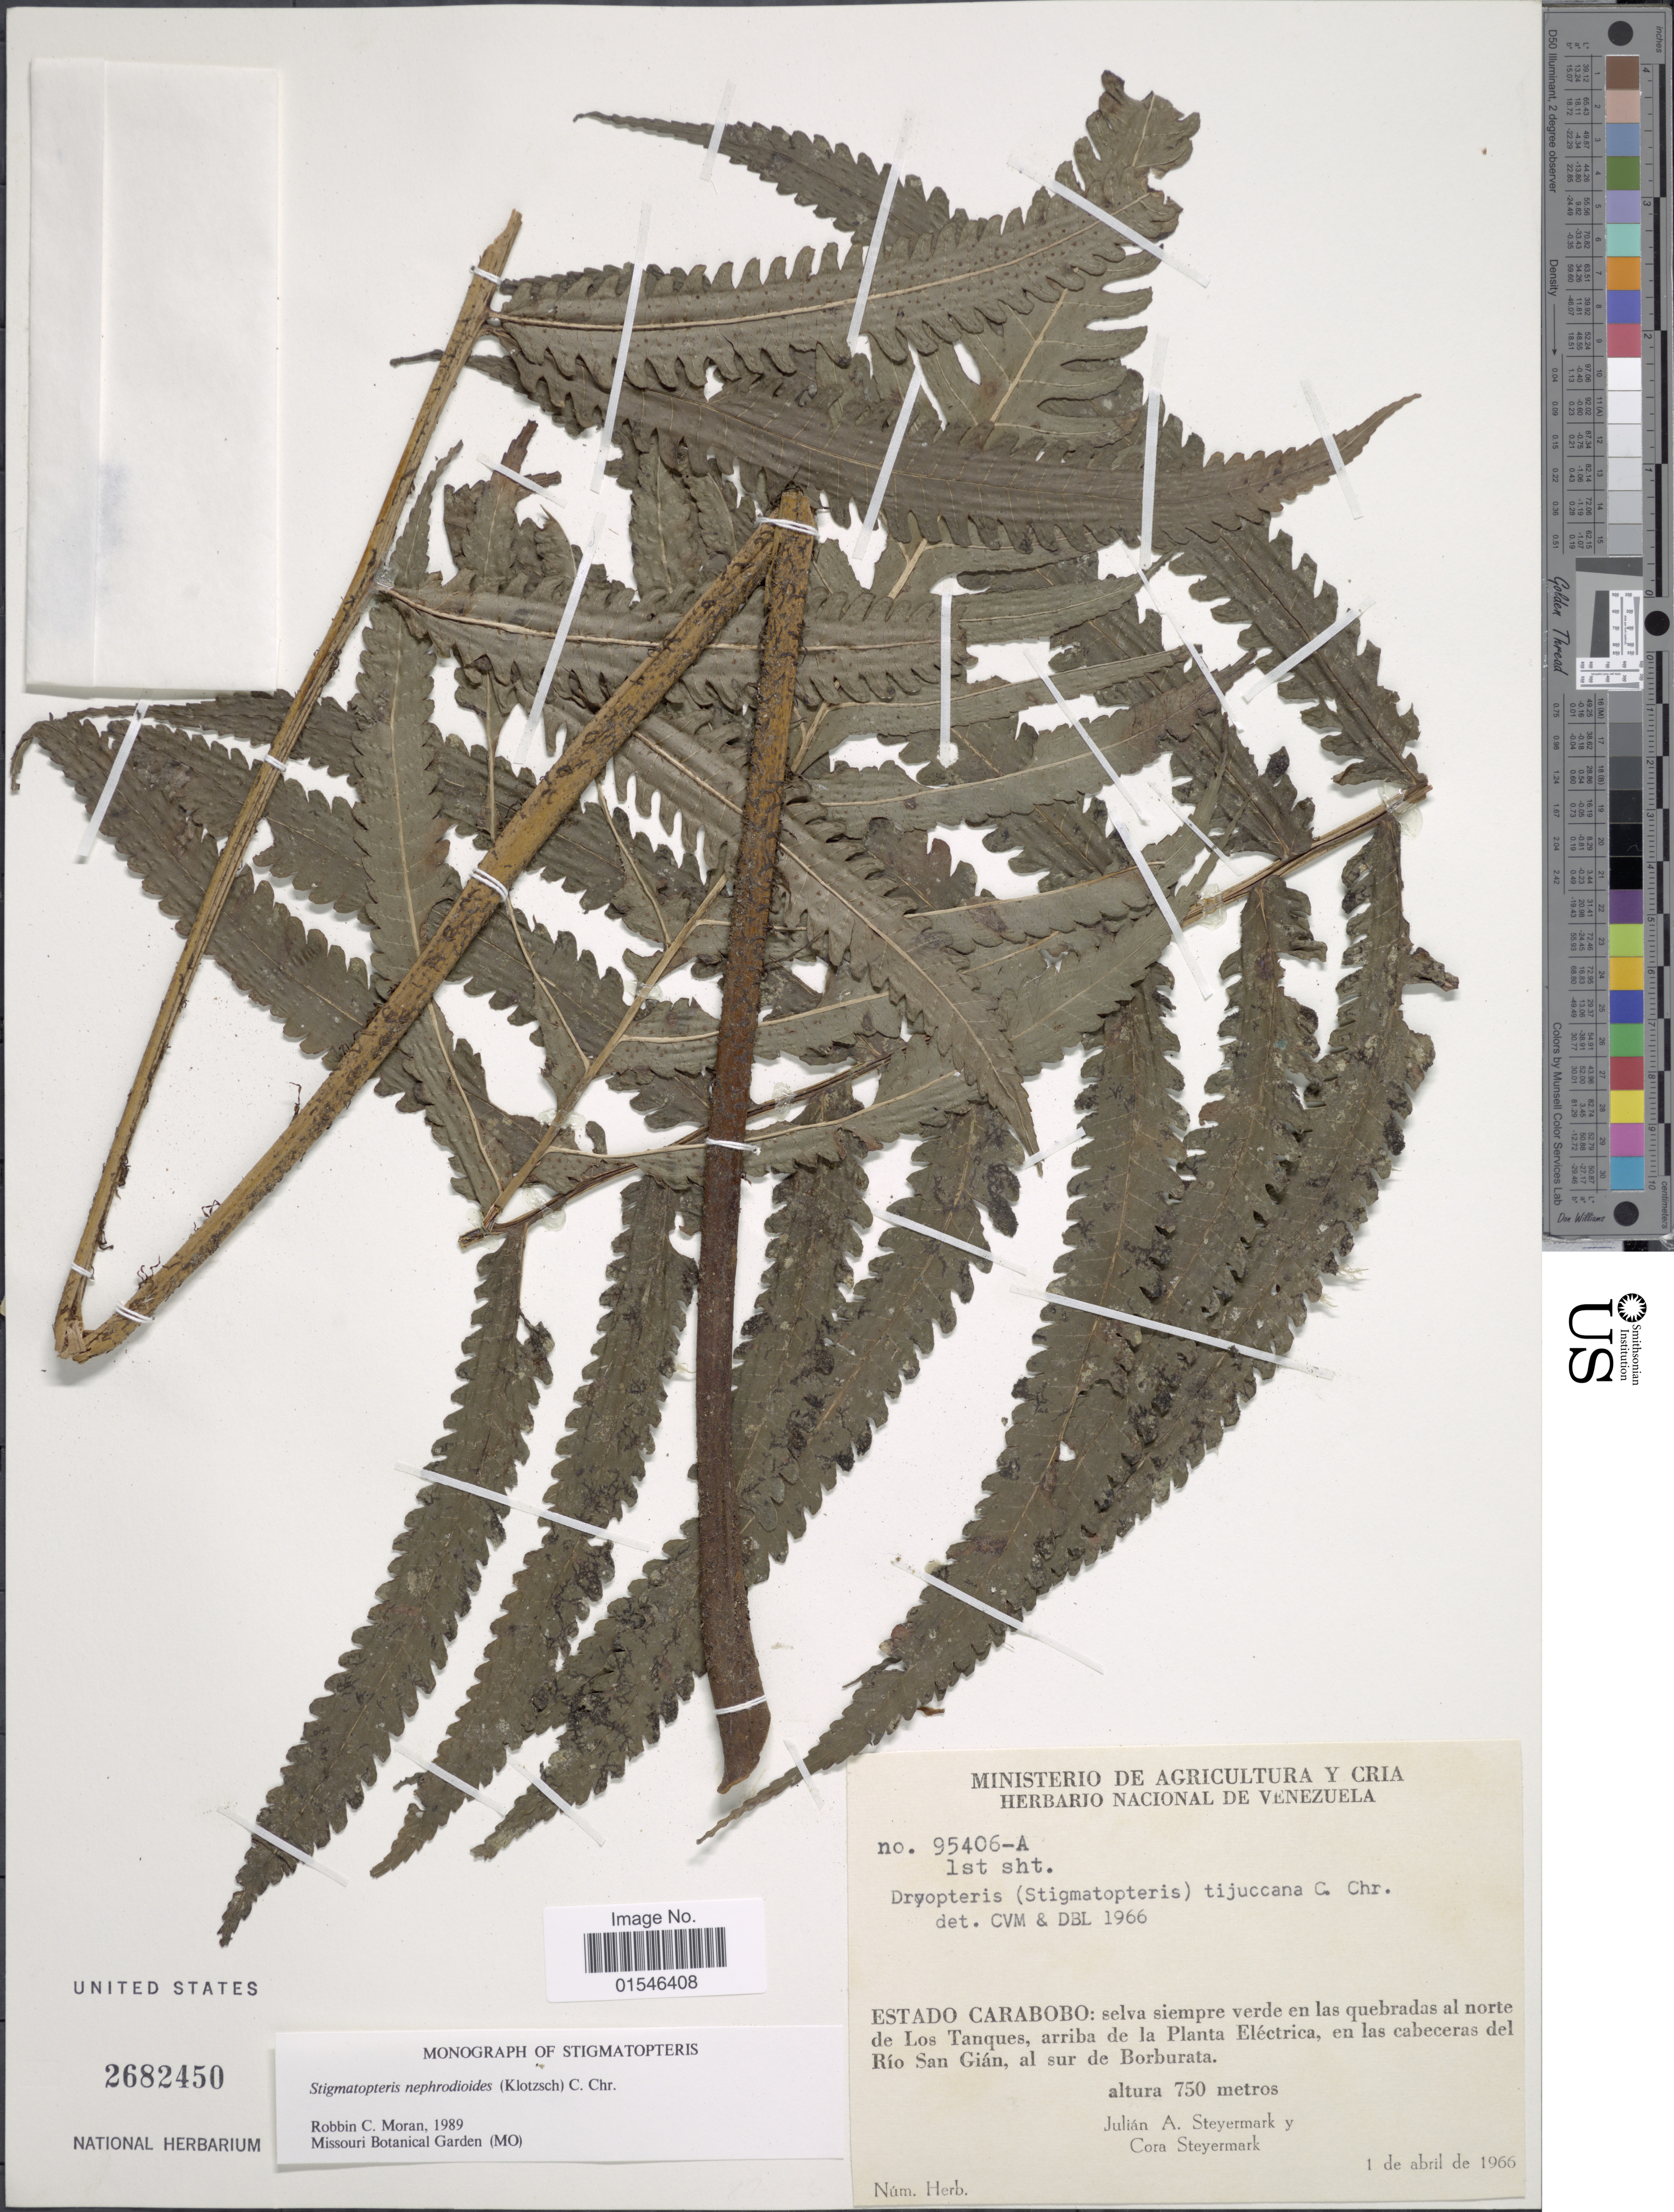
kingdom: Plantae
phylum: Tracheophyta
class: Polypodiopsida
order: Polypodiales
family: Dryopteridaceae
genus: Stigmatopteris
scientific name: Stigmatopteris nephrodioides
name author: (Klotzsch) C. Chr.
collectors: J. Steyermark & C. Steyermark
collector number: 95406-A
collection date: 1966-04-01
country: Venezuela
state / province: Carabobo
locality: Selva siempre verde en las quebradas al norte de Los Tanques, arriba de la Planta Eléctrica, en las cabeceras del Río San Gían, al sur de Borburata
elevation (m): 750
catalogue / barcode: US 2682450